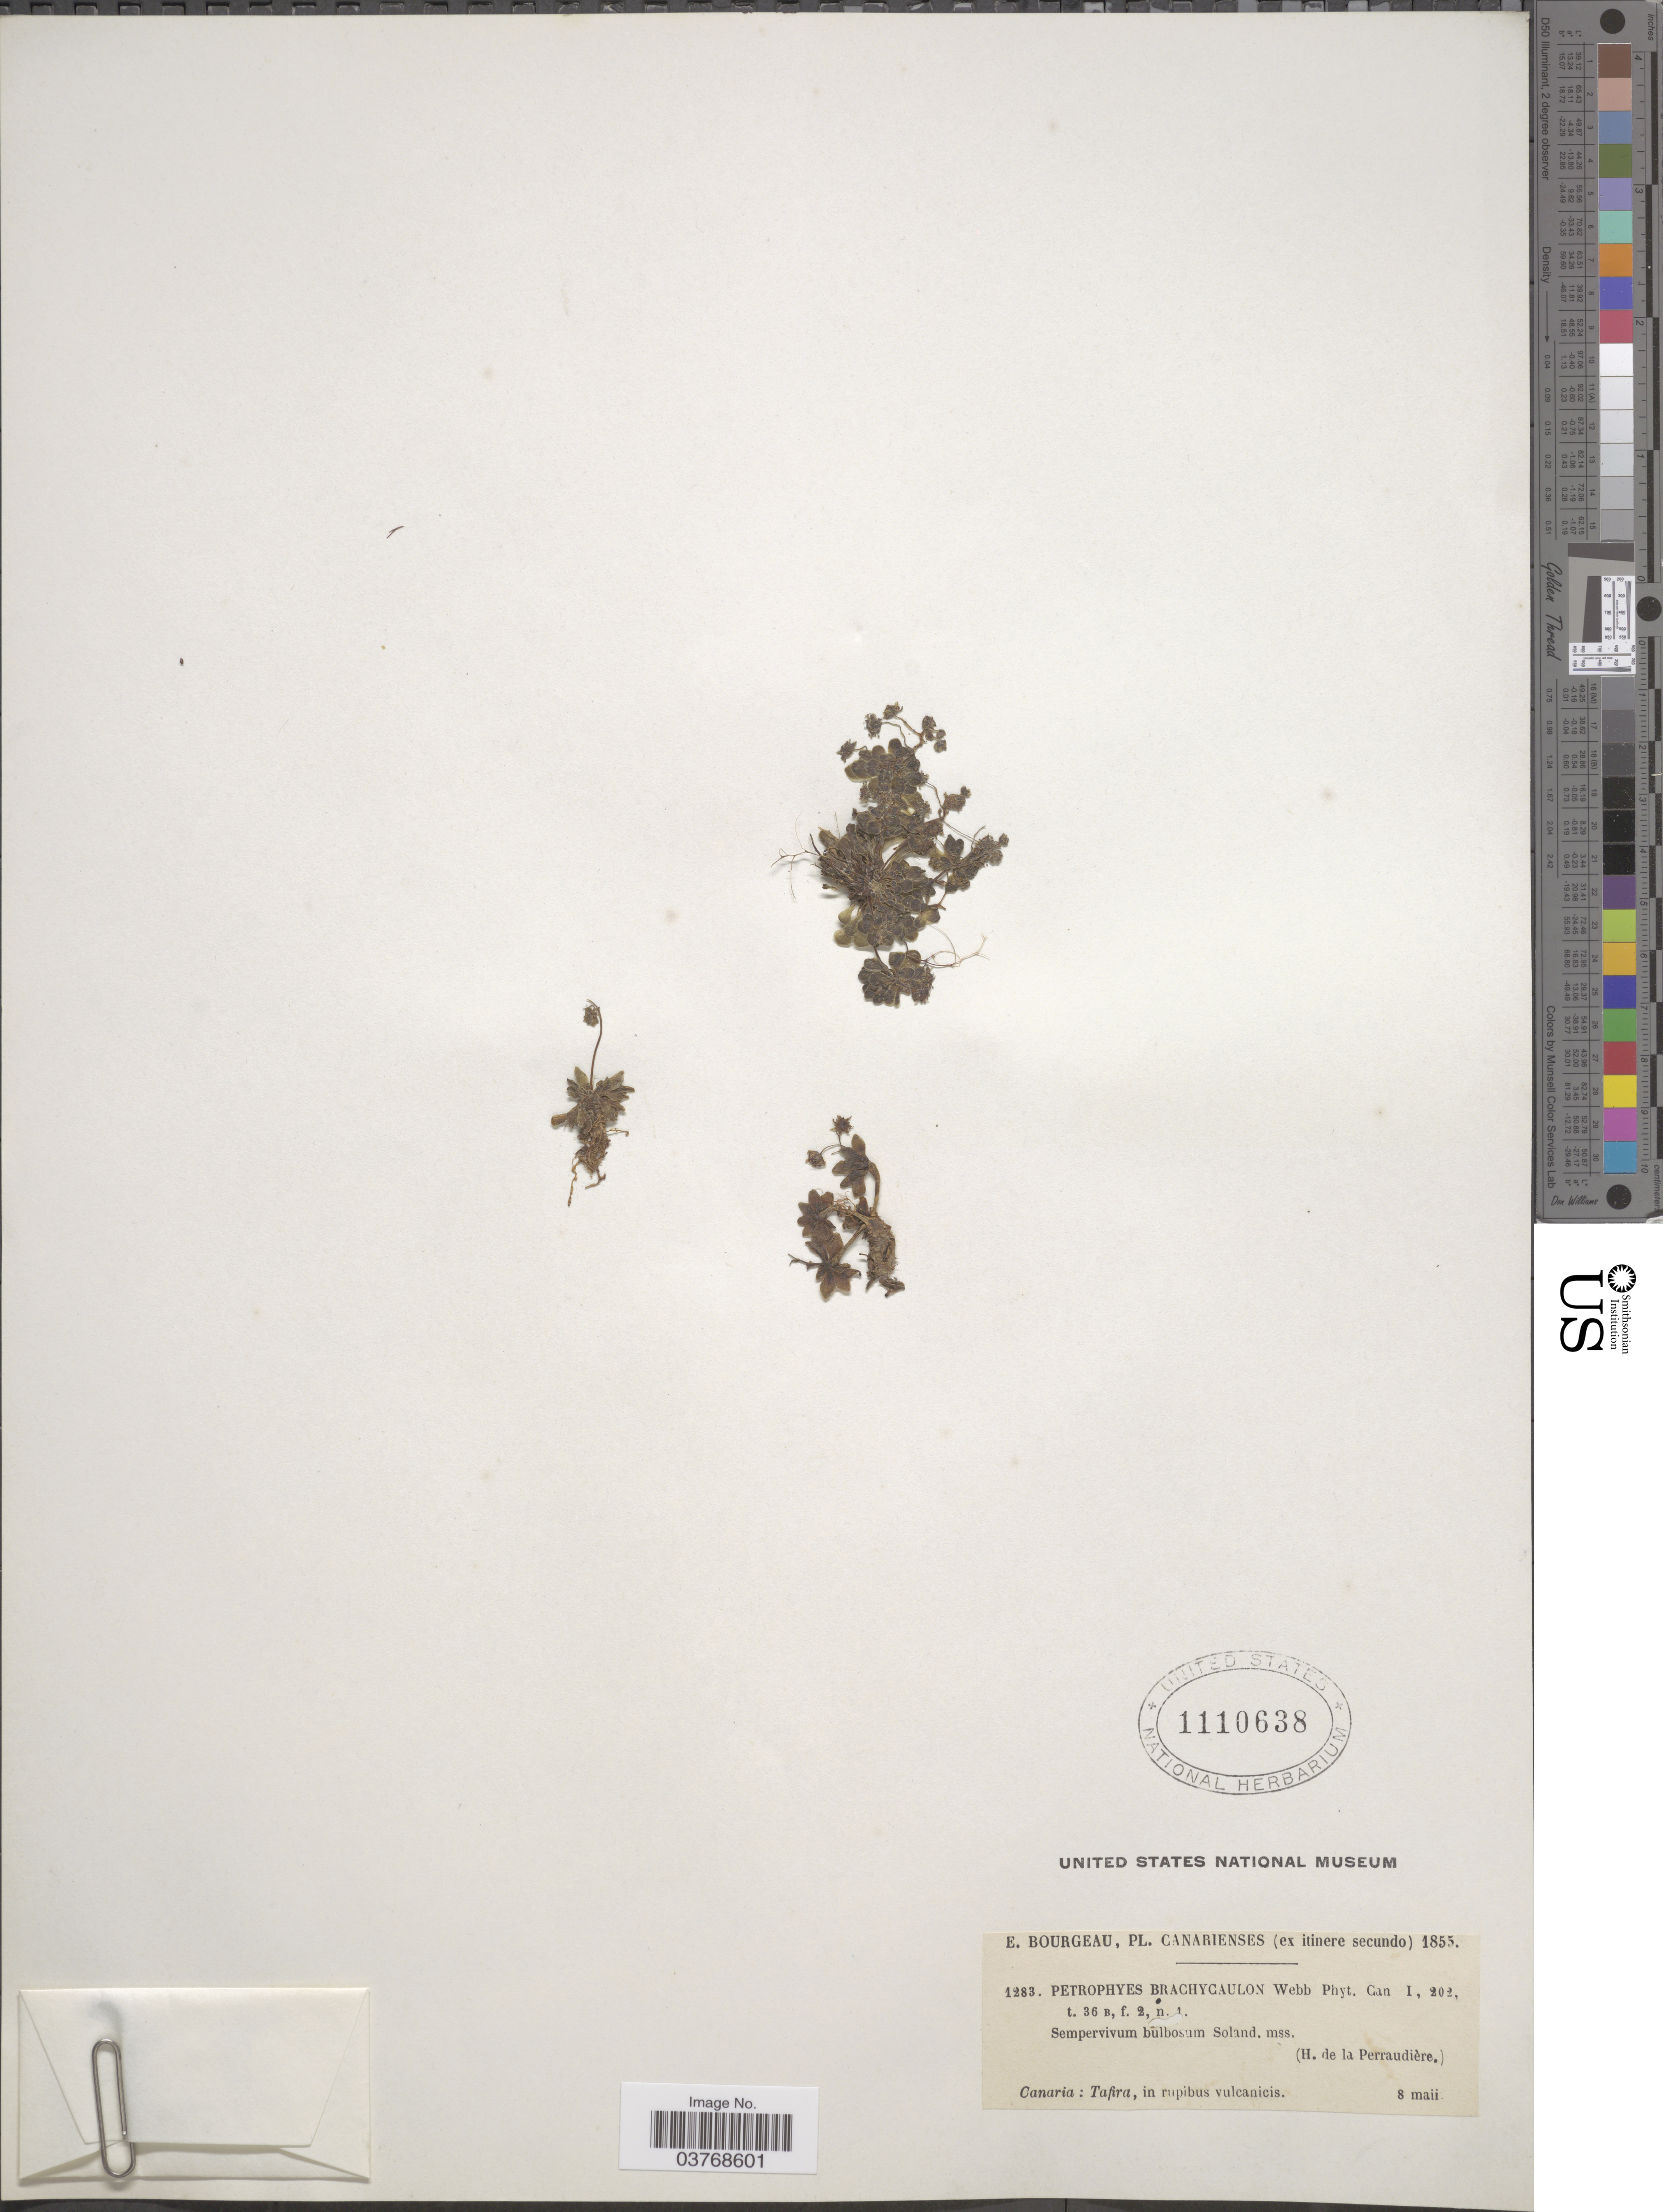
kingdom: Plantae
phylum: Tracheophyta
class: Magnoliopsida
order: Saxifragales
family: Crassulaceae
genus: Monanthes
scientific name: Monanthes brachycaulos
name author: (Webb & Berthel.) Lowe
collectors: E. Bourgeau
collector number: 1283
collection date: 1855-05-08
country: Spain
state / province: Canarias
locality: Tafira.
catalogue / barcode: US 1110638